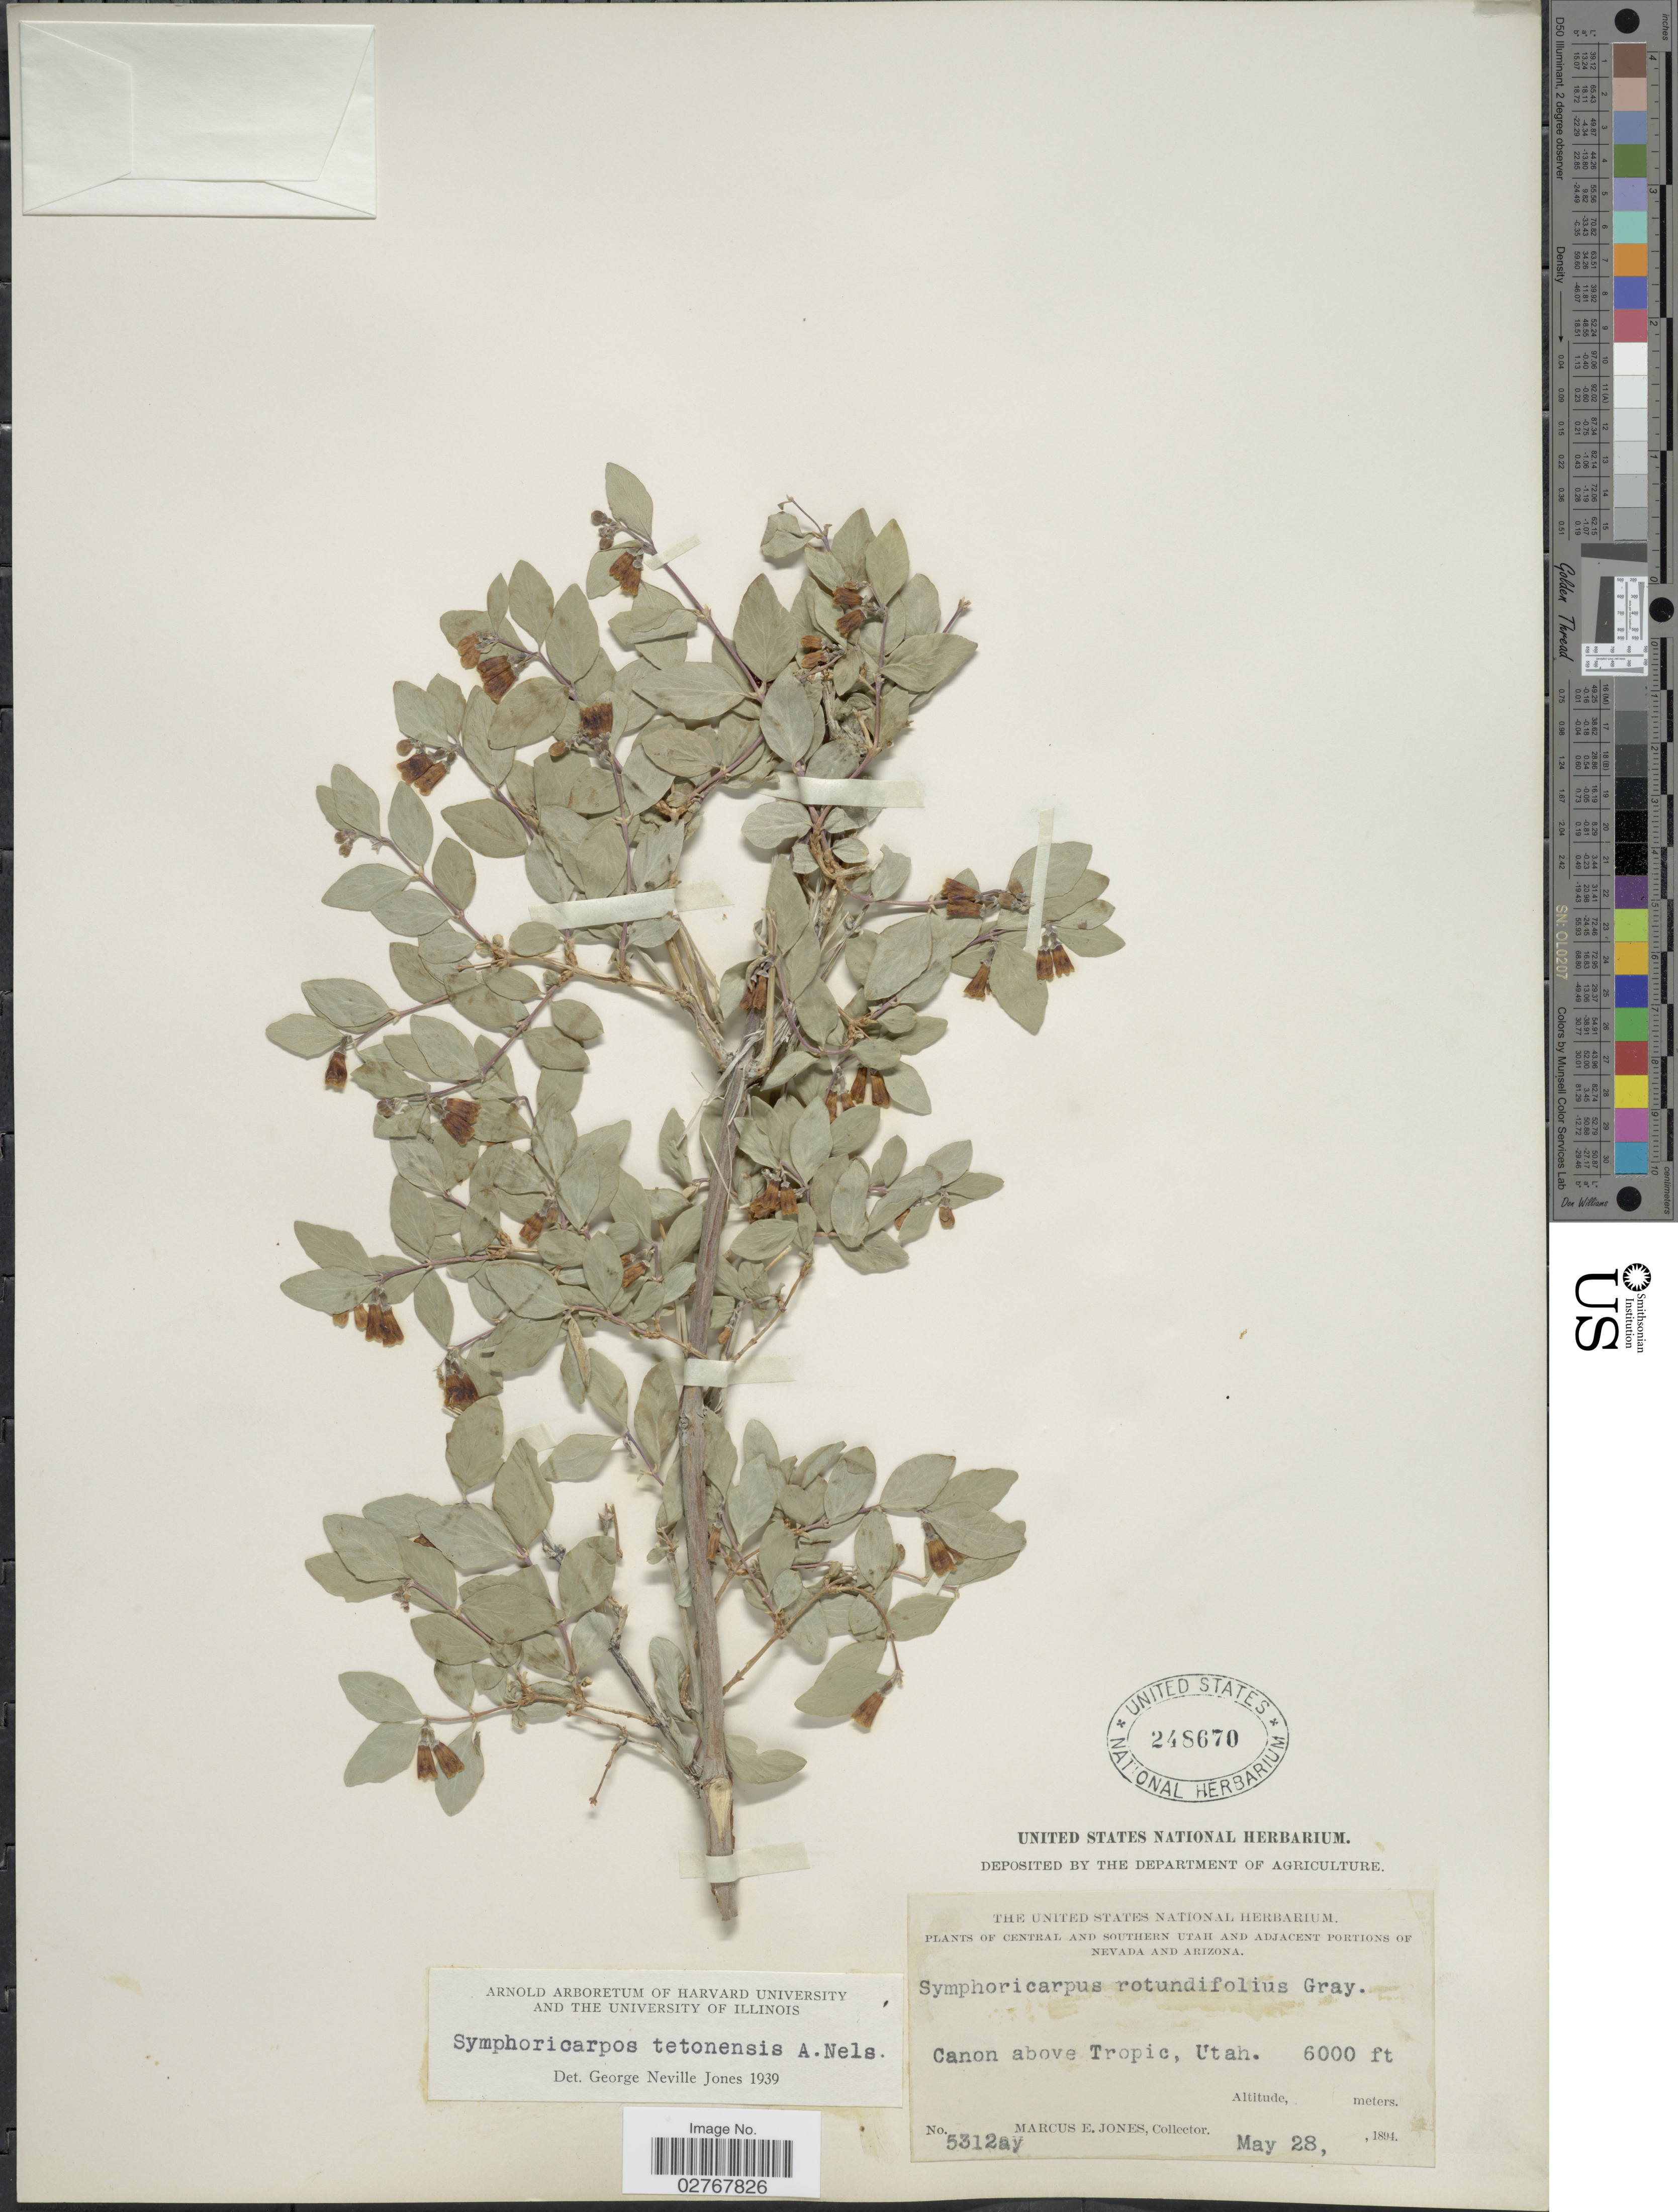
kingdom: Plantae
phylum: Tracheophyta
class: Magnoliopsida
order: Dipsacales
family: Caprifoliaceae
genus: Symphoricarpos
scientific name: Symphoricarpos tetonensis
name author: A. Nelson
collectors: M. E. Jones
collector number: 5312ay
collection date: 1894-05-28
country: United States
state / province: Utah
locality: Canon above Tropic, Central and Southern Utah.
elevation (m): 1829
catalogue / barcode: US 248670